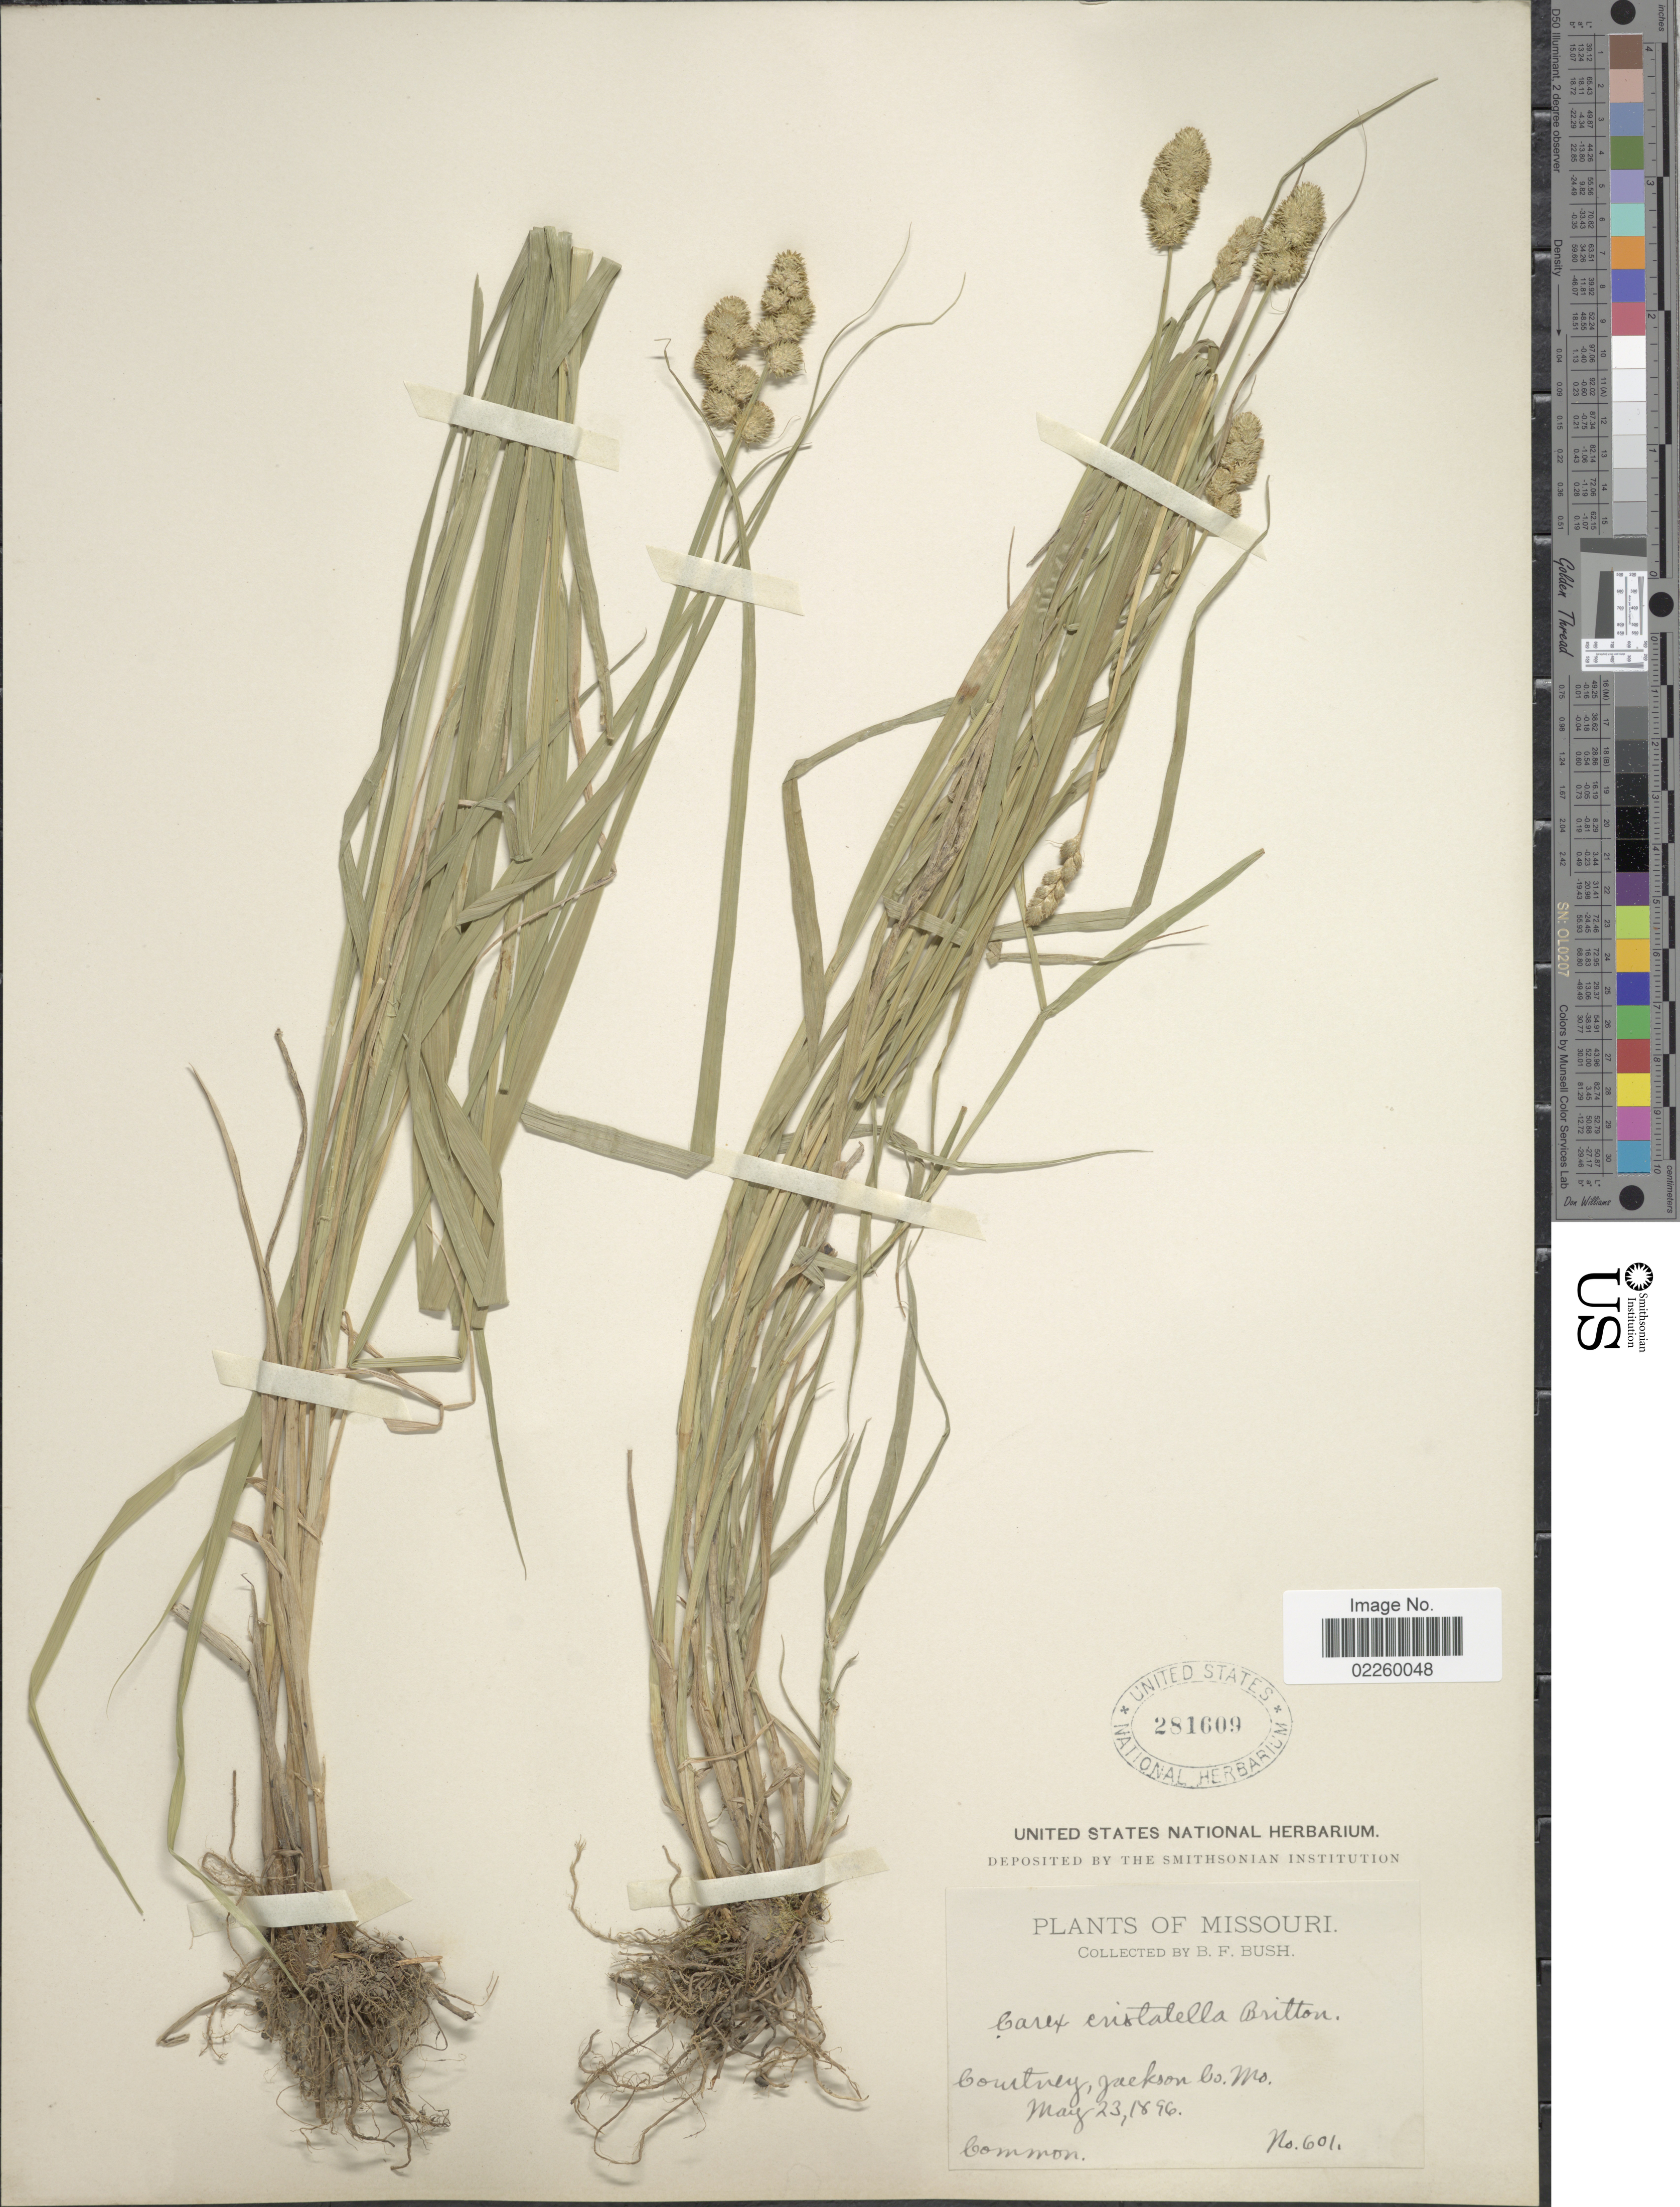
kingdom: Plantae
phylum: Tracheophyta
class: Liliopsida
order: Poales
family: Cyperaceae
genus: Carex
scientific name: Carex cristatella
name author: Britton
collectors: B. F. Bush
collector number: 601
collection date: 1896-05-23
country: United States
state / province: Missouri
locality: Courtney, Jackson Co.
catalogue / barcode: US 281609